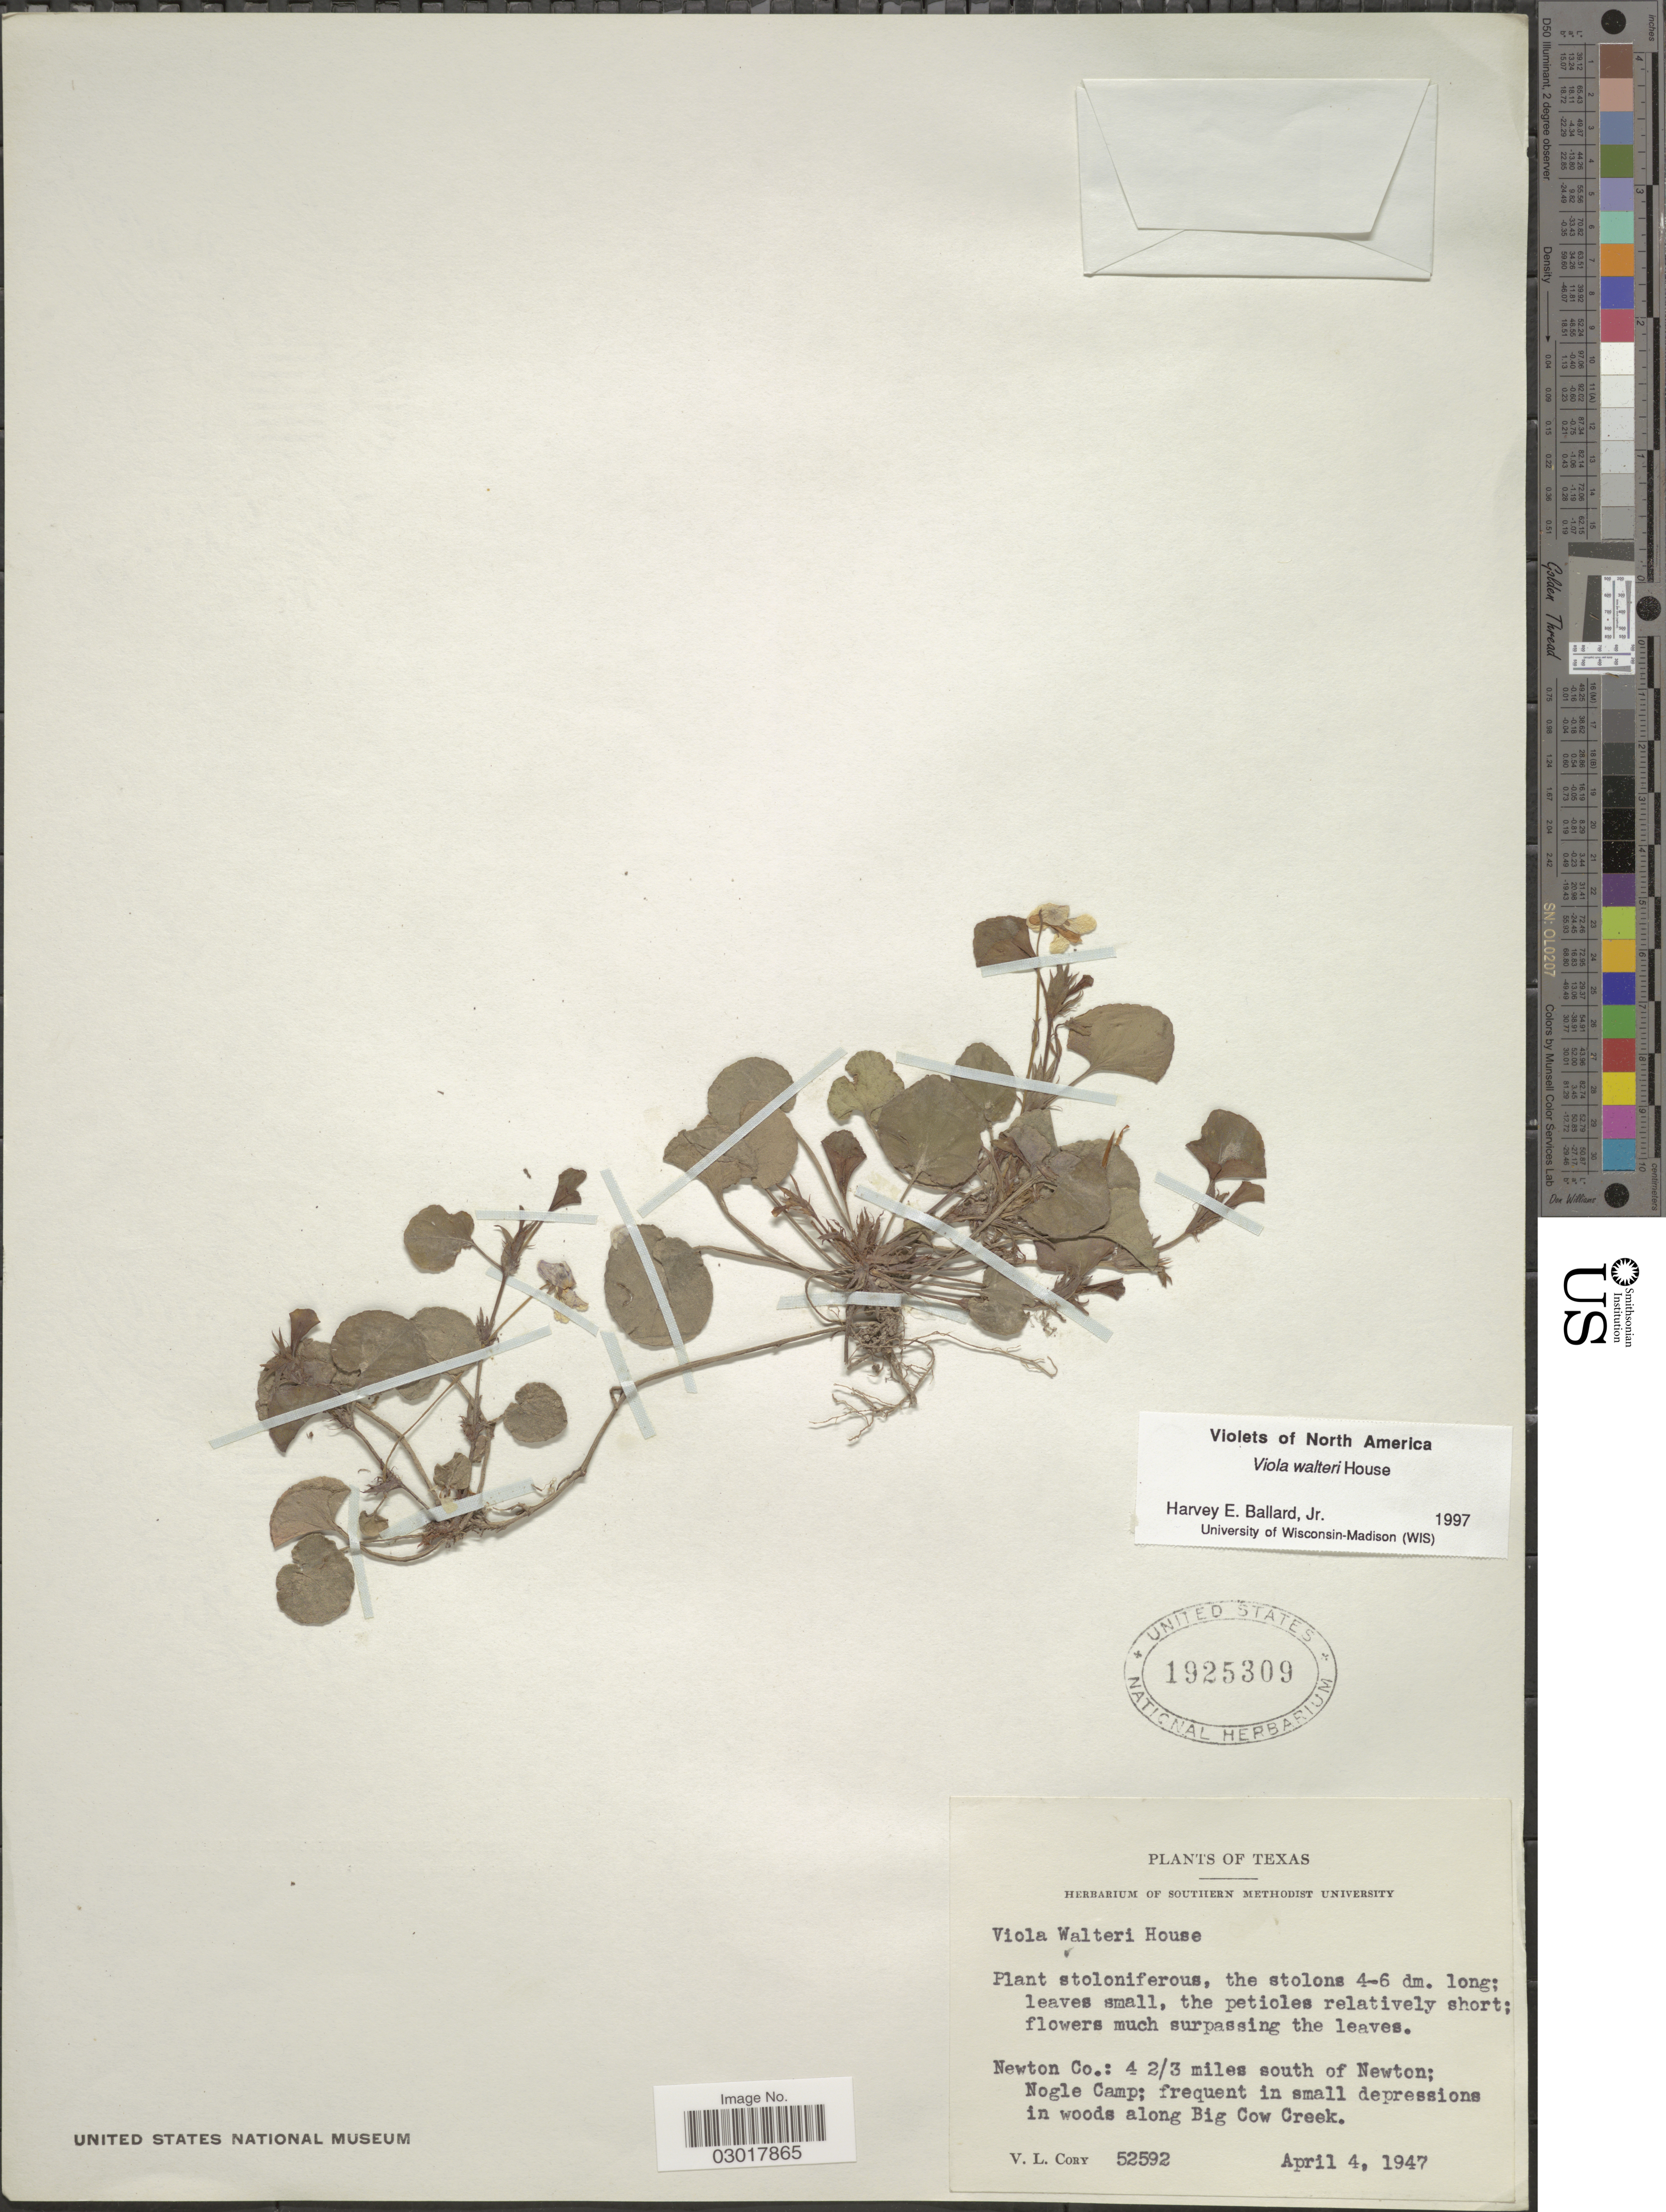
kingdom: Plantae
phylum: Tracheophyta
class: Magnoliopsida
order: Malpighiales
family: Violaceae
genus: Viola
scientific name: Viola walteri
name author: House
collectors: V. Cory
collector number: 52592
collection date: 1947-04-04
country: United States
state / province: Texas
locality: Newton Co.: 4 2/3 miles south of Newton; Nogle Camp; frequent in small depressions in woods along Big Cow Creek.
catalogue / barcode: US 1925309